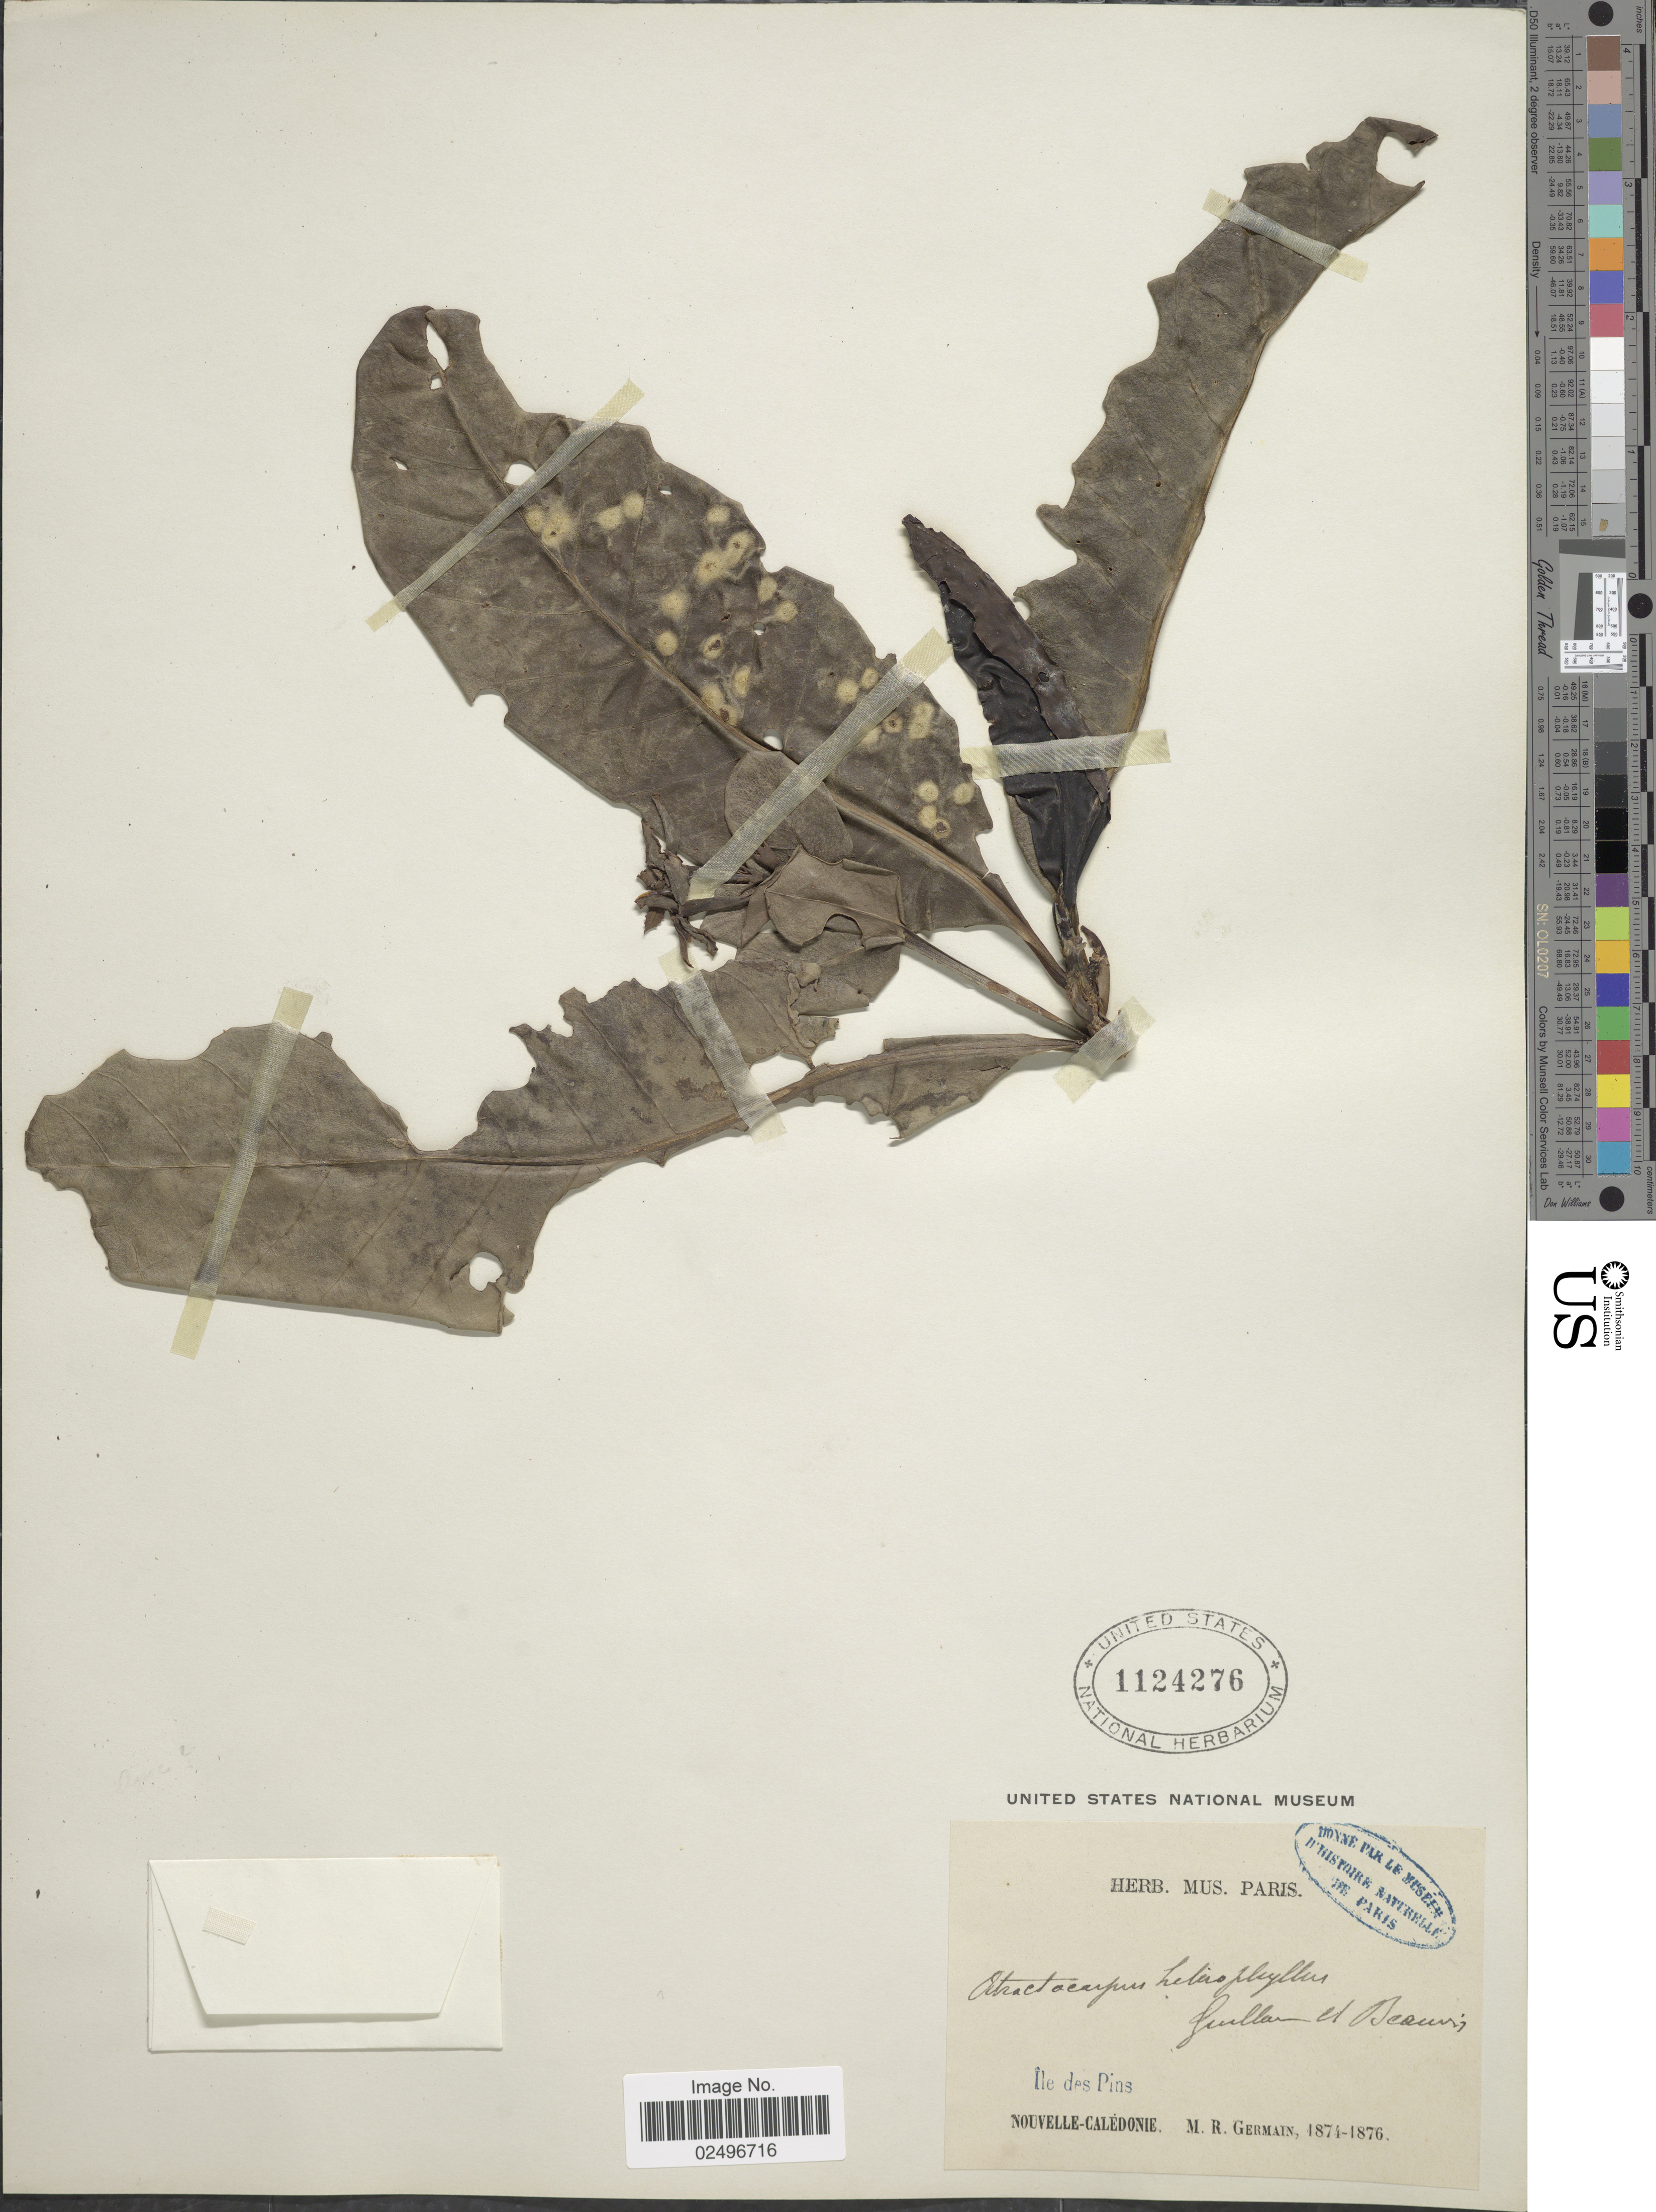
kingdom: Plantae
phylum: Tracheophyta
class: Magnoliopsida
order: Gentianales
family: Rubiaceae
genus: Atractocarpus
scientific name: Atractocarpus heterophyllus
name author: (Montrouz.) Guillaumin & Beavis.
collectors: M. Germain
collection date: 1874/1876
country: New Caledonia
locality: Ile des Pins. Nouvelle-Caledonie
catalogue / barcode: US 1124276